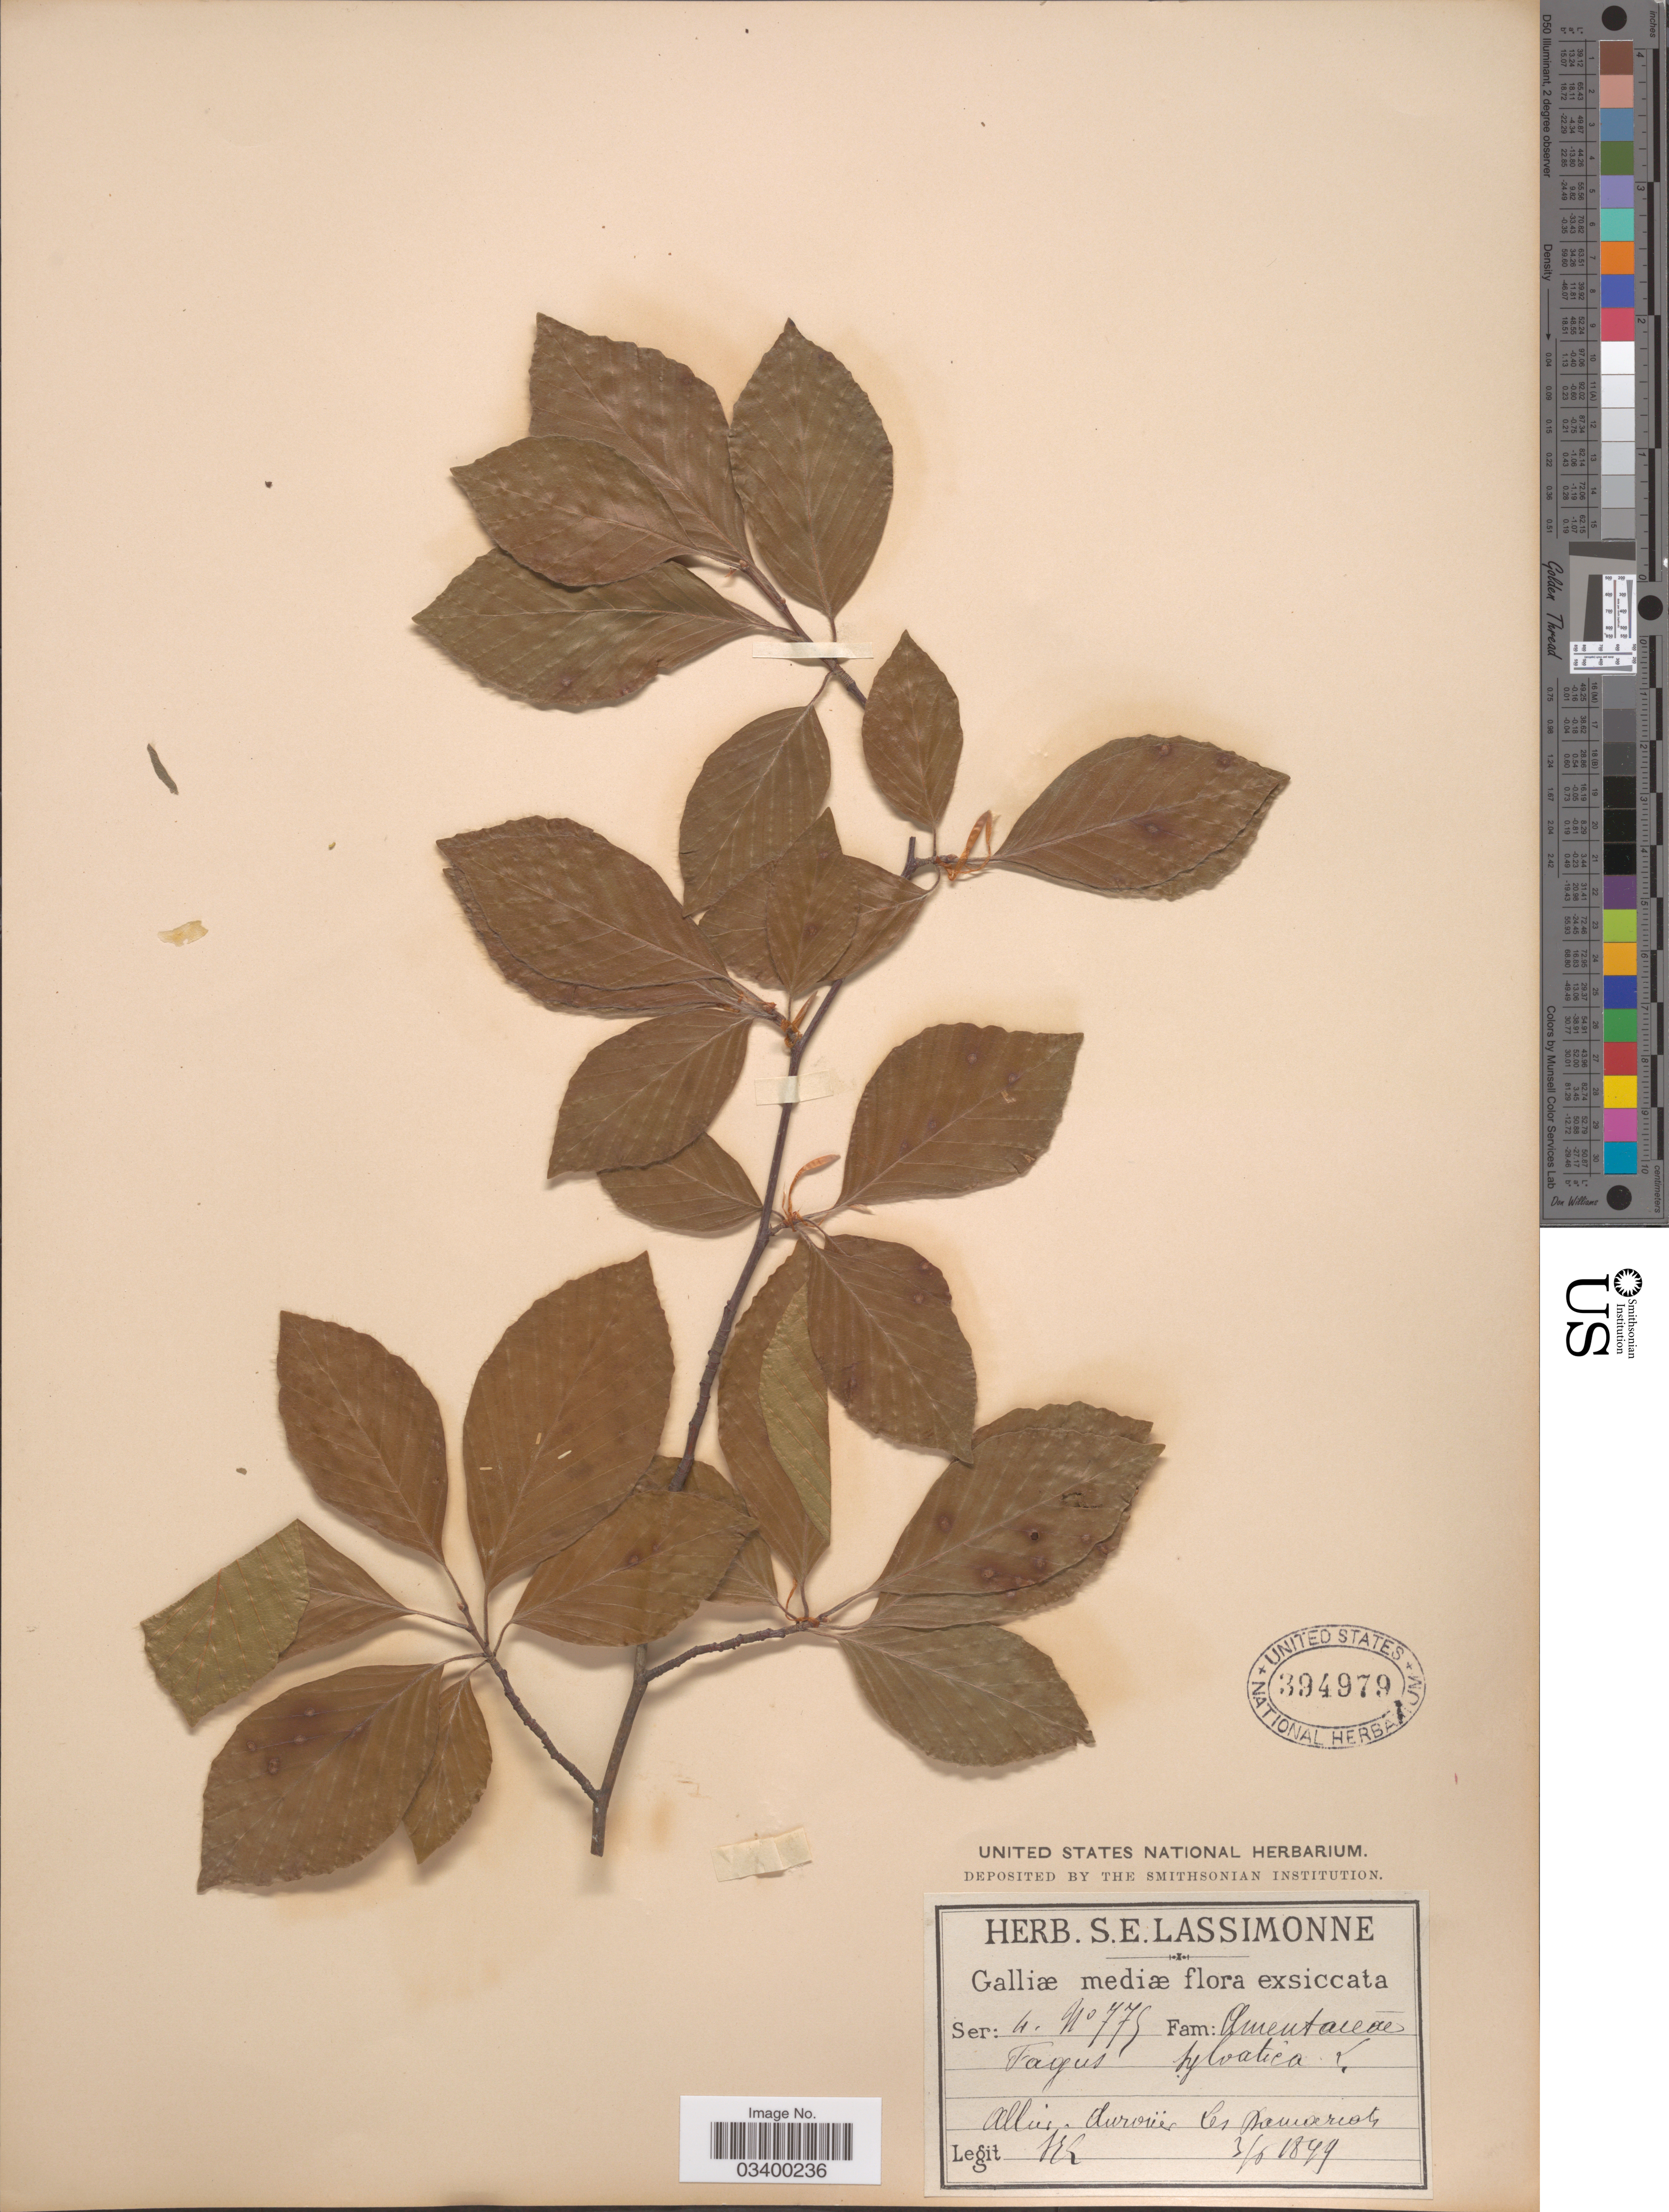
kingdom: Plantae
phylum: Tracheophyta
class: Magnoliopsida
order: Fagales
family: Fagaceae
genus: Fagus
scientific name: Fagus sylvatica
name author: L.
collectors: S. Lassimonne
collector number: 775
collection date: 1849-06-03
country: France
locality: Galliæ mediæ. Allier. Aurvüer Les Damariots.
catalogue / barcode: US 394979